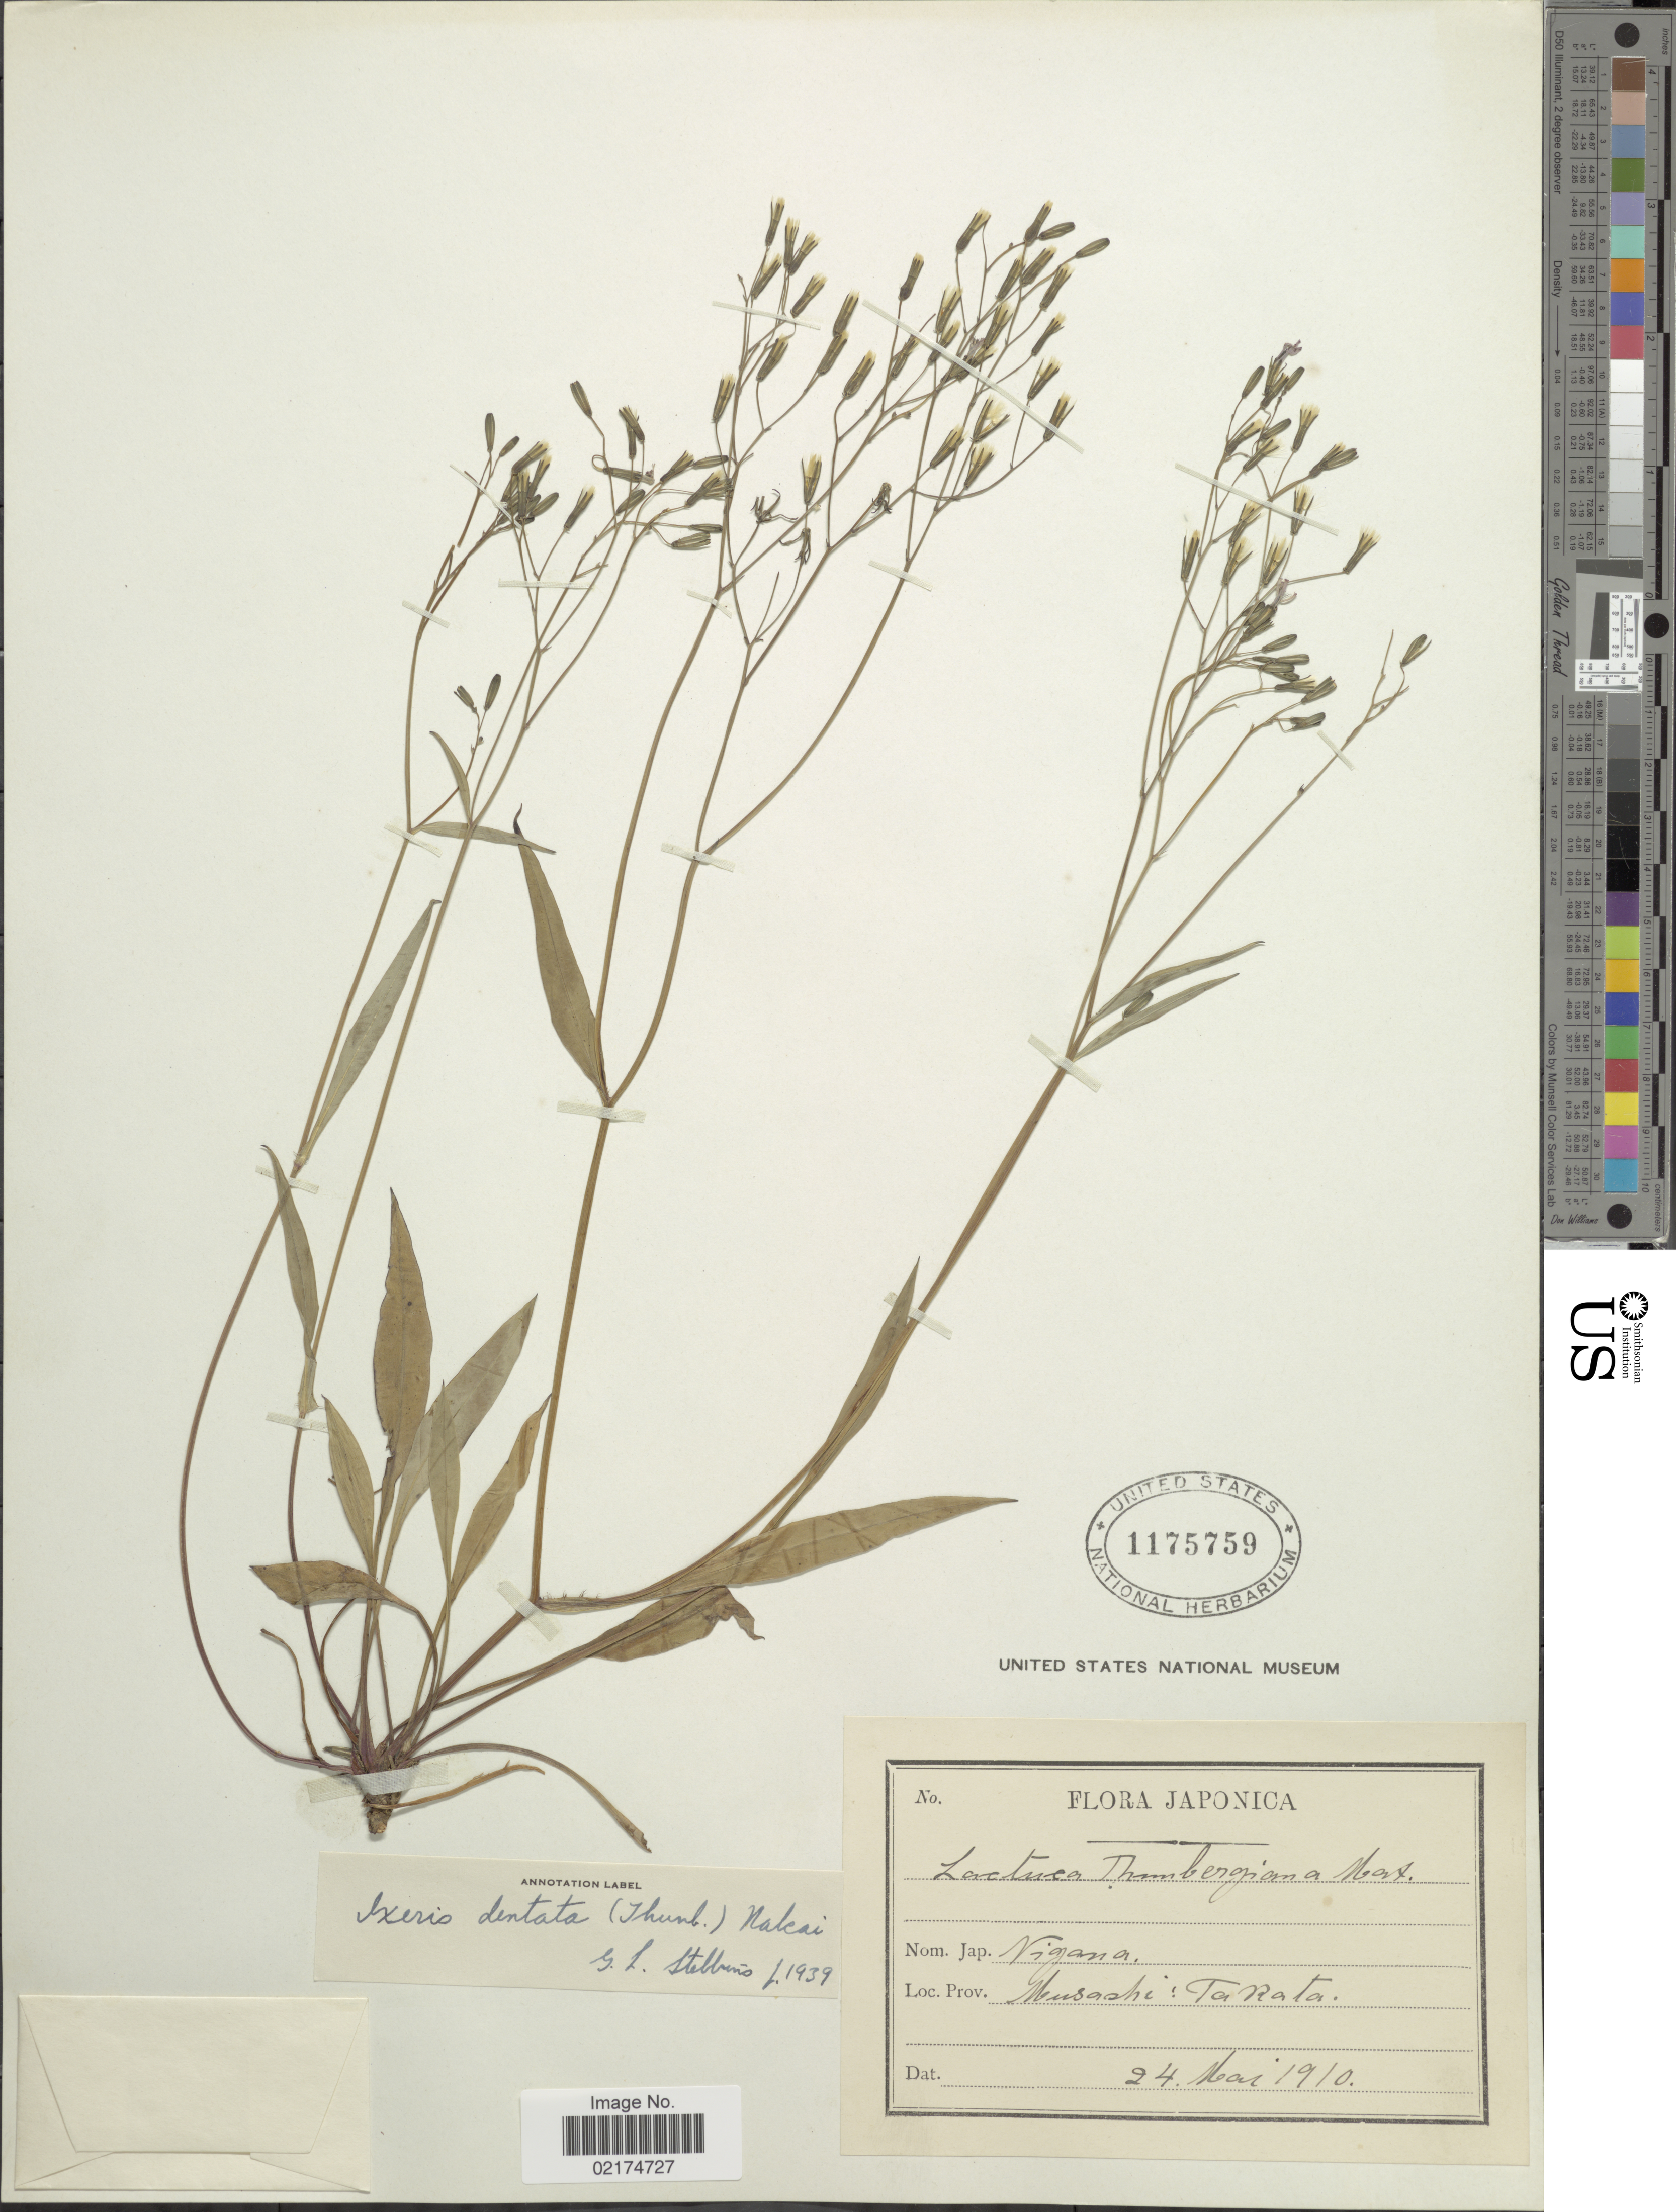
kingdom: Plantae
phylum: Tracheophyta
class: Magnoliopsida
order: Asterales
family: Asteraceae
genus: Ixeridium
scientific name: Ixeridium dentatum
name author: (Thunb.) Tzvelev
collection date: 1910-05-24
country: Japan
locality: Musashi: Takata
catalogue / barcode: US 1175759